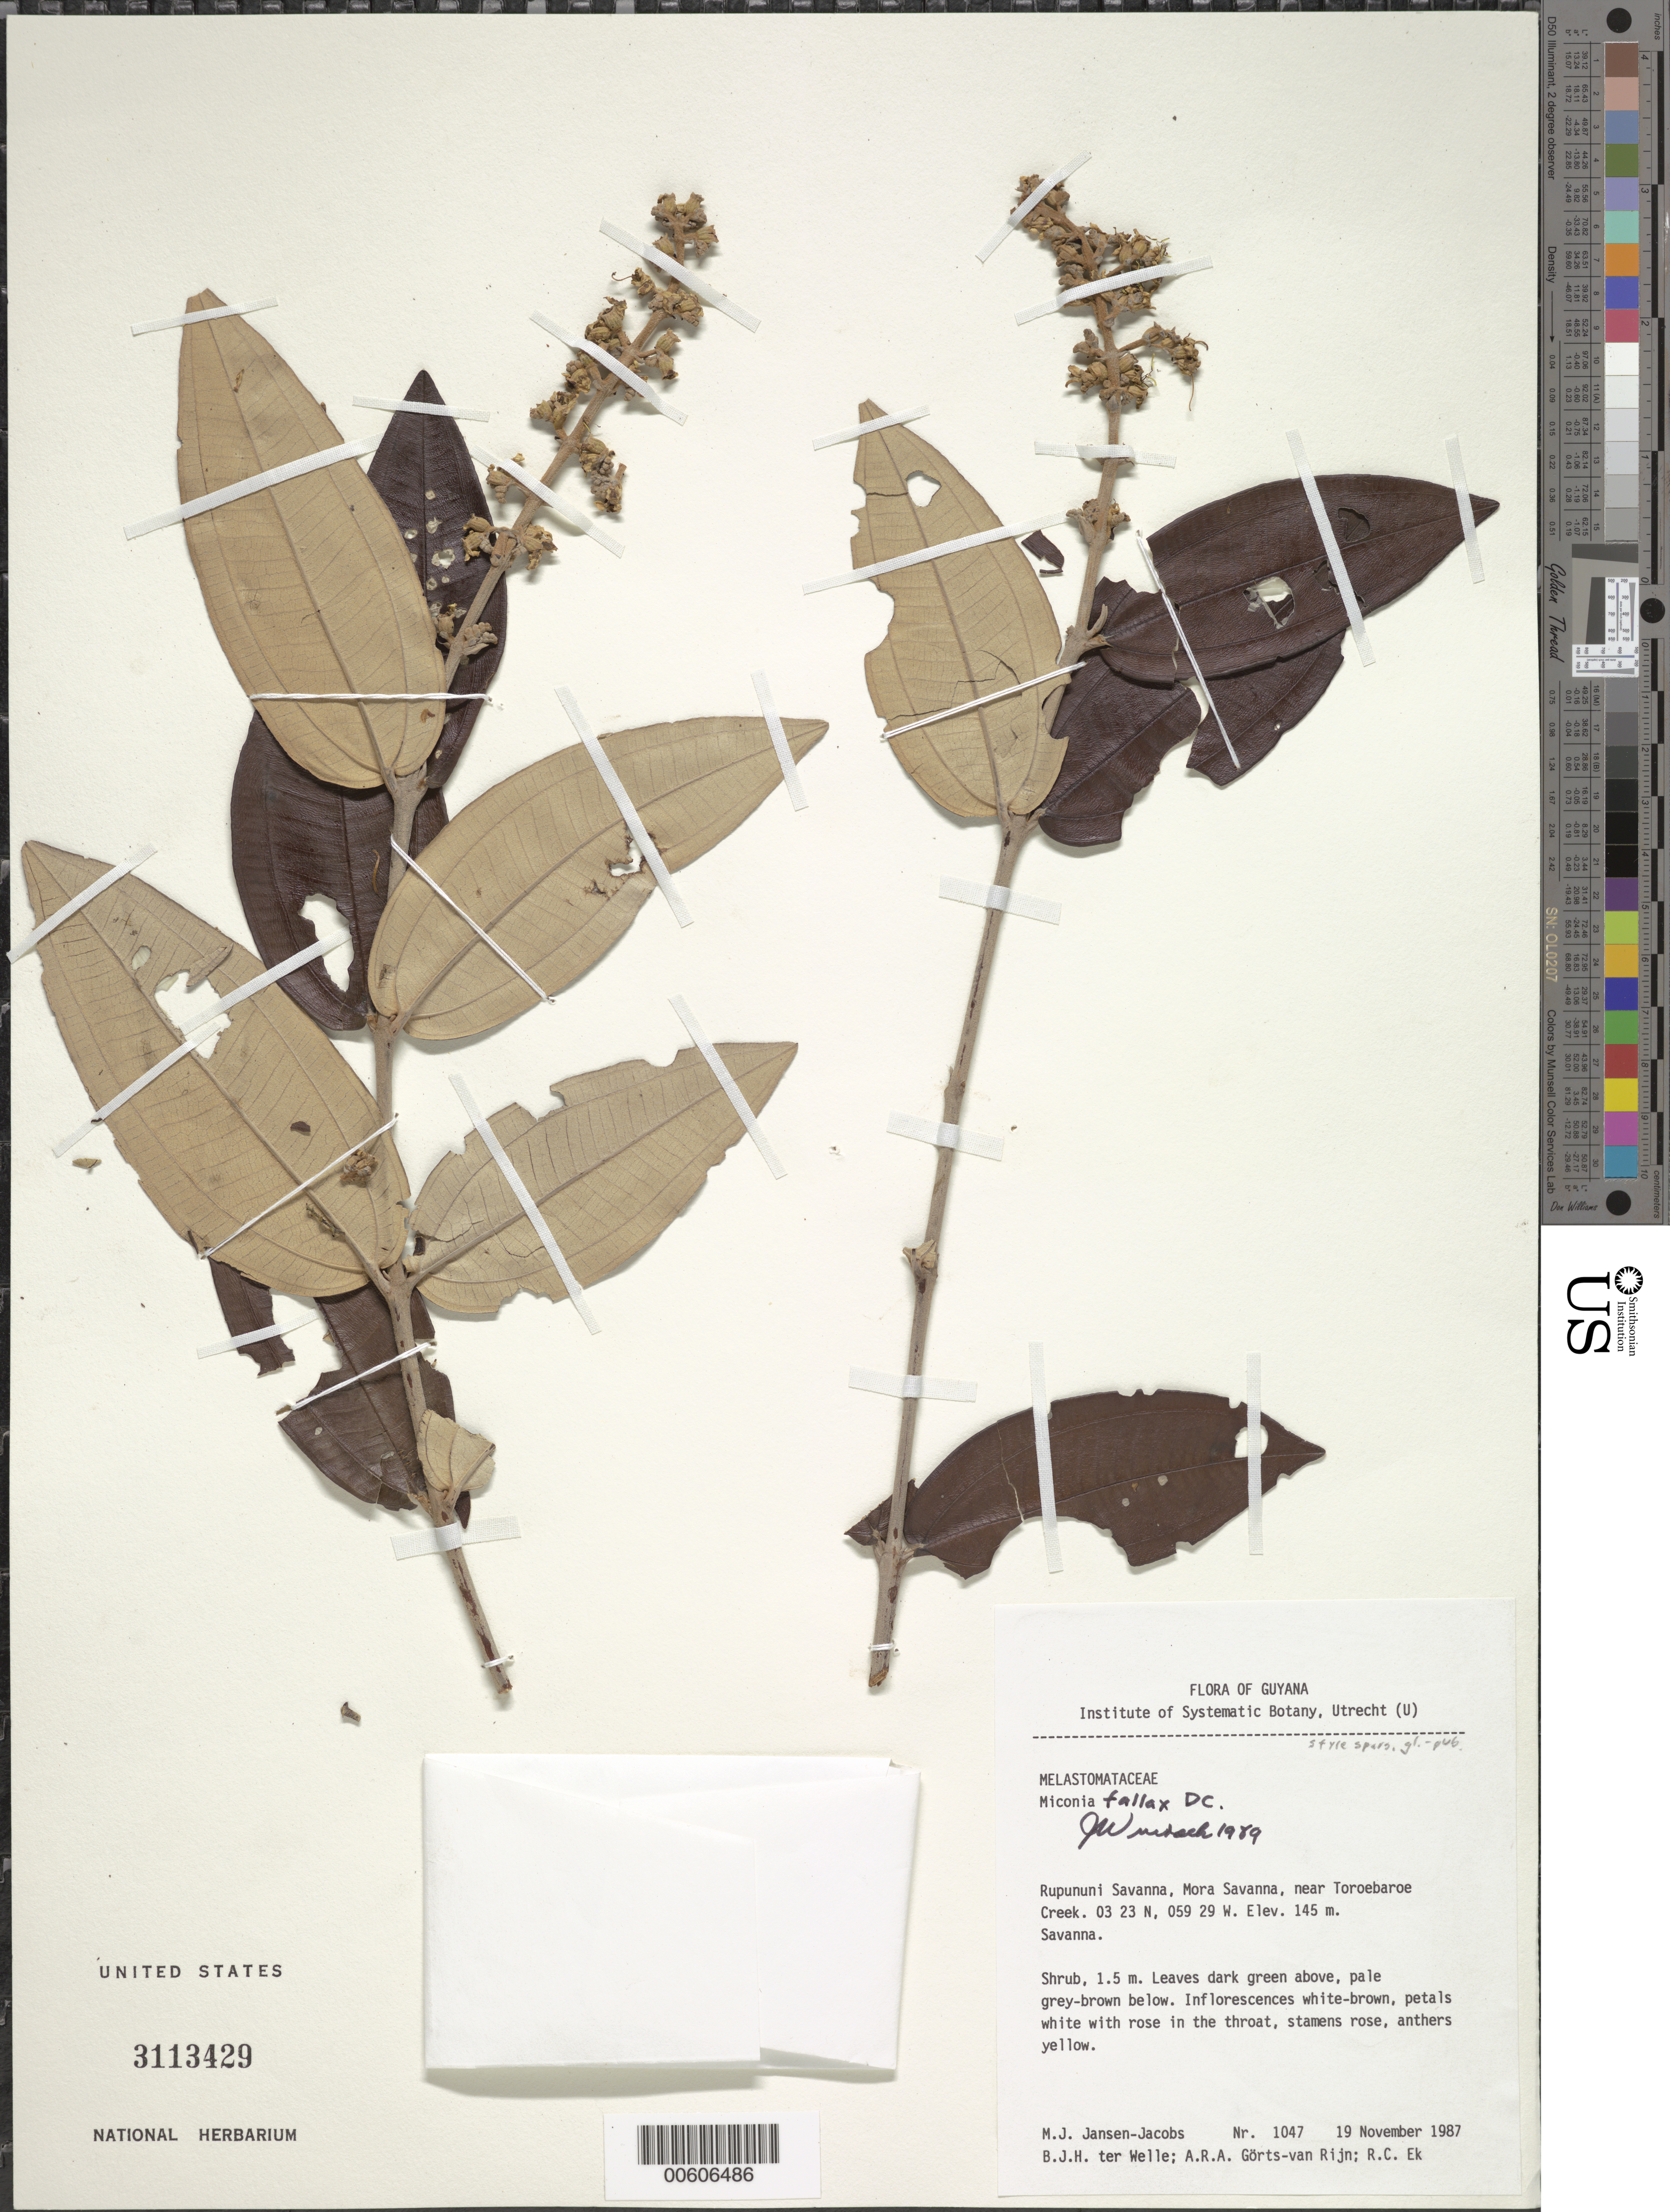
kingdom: Plantae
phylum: Tracheophyta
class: Magnoliopsida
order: Myrtales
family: Melastomataceae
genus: Miconia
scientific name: Miconia fallax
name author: DC.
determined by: Wurdack, John J., (US), US (UNITED STATES)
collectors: M. J. Jansen-Jacobs, B. Welle, A. .R. A. Görts-van Rijn & R. C. Ek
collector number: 1047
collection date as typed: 19-Nov-87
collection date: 1987-11-19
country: Guyana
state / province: U. Takutu-U. Essequibo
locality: Rupununi Savanna, Mora Savanna, near Toroebaroe Creek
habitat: Savanna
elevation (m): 145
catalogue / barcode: US 3113429